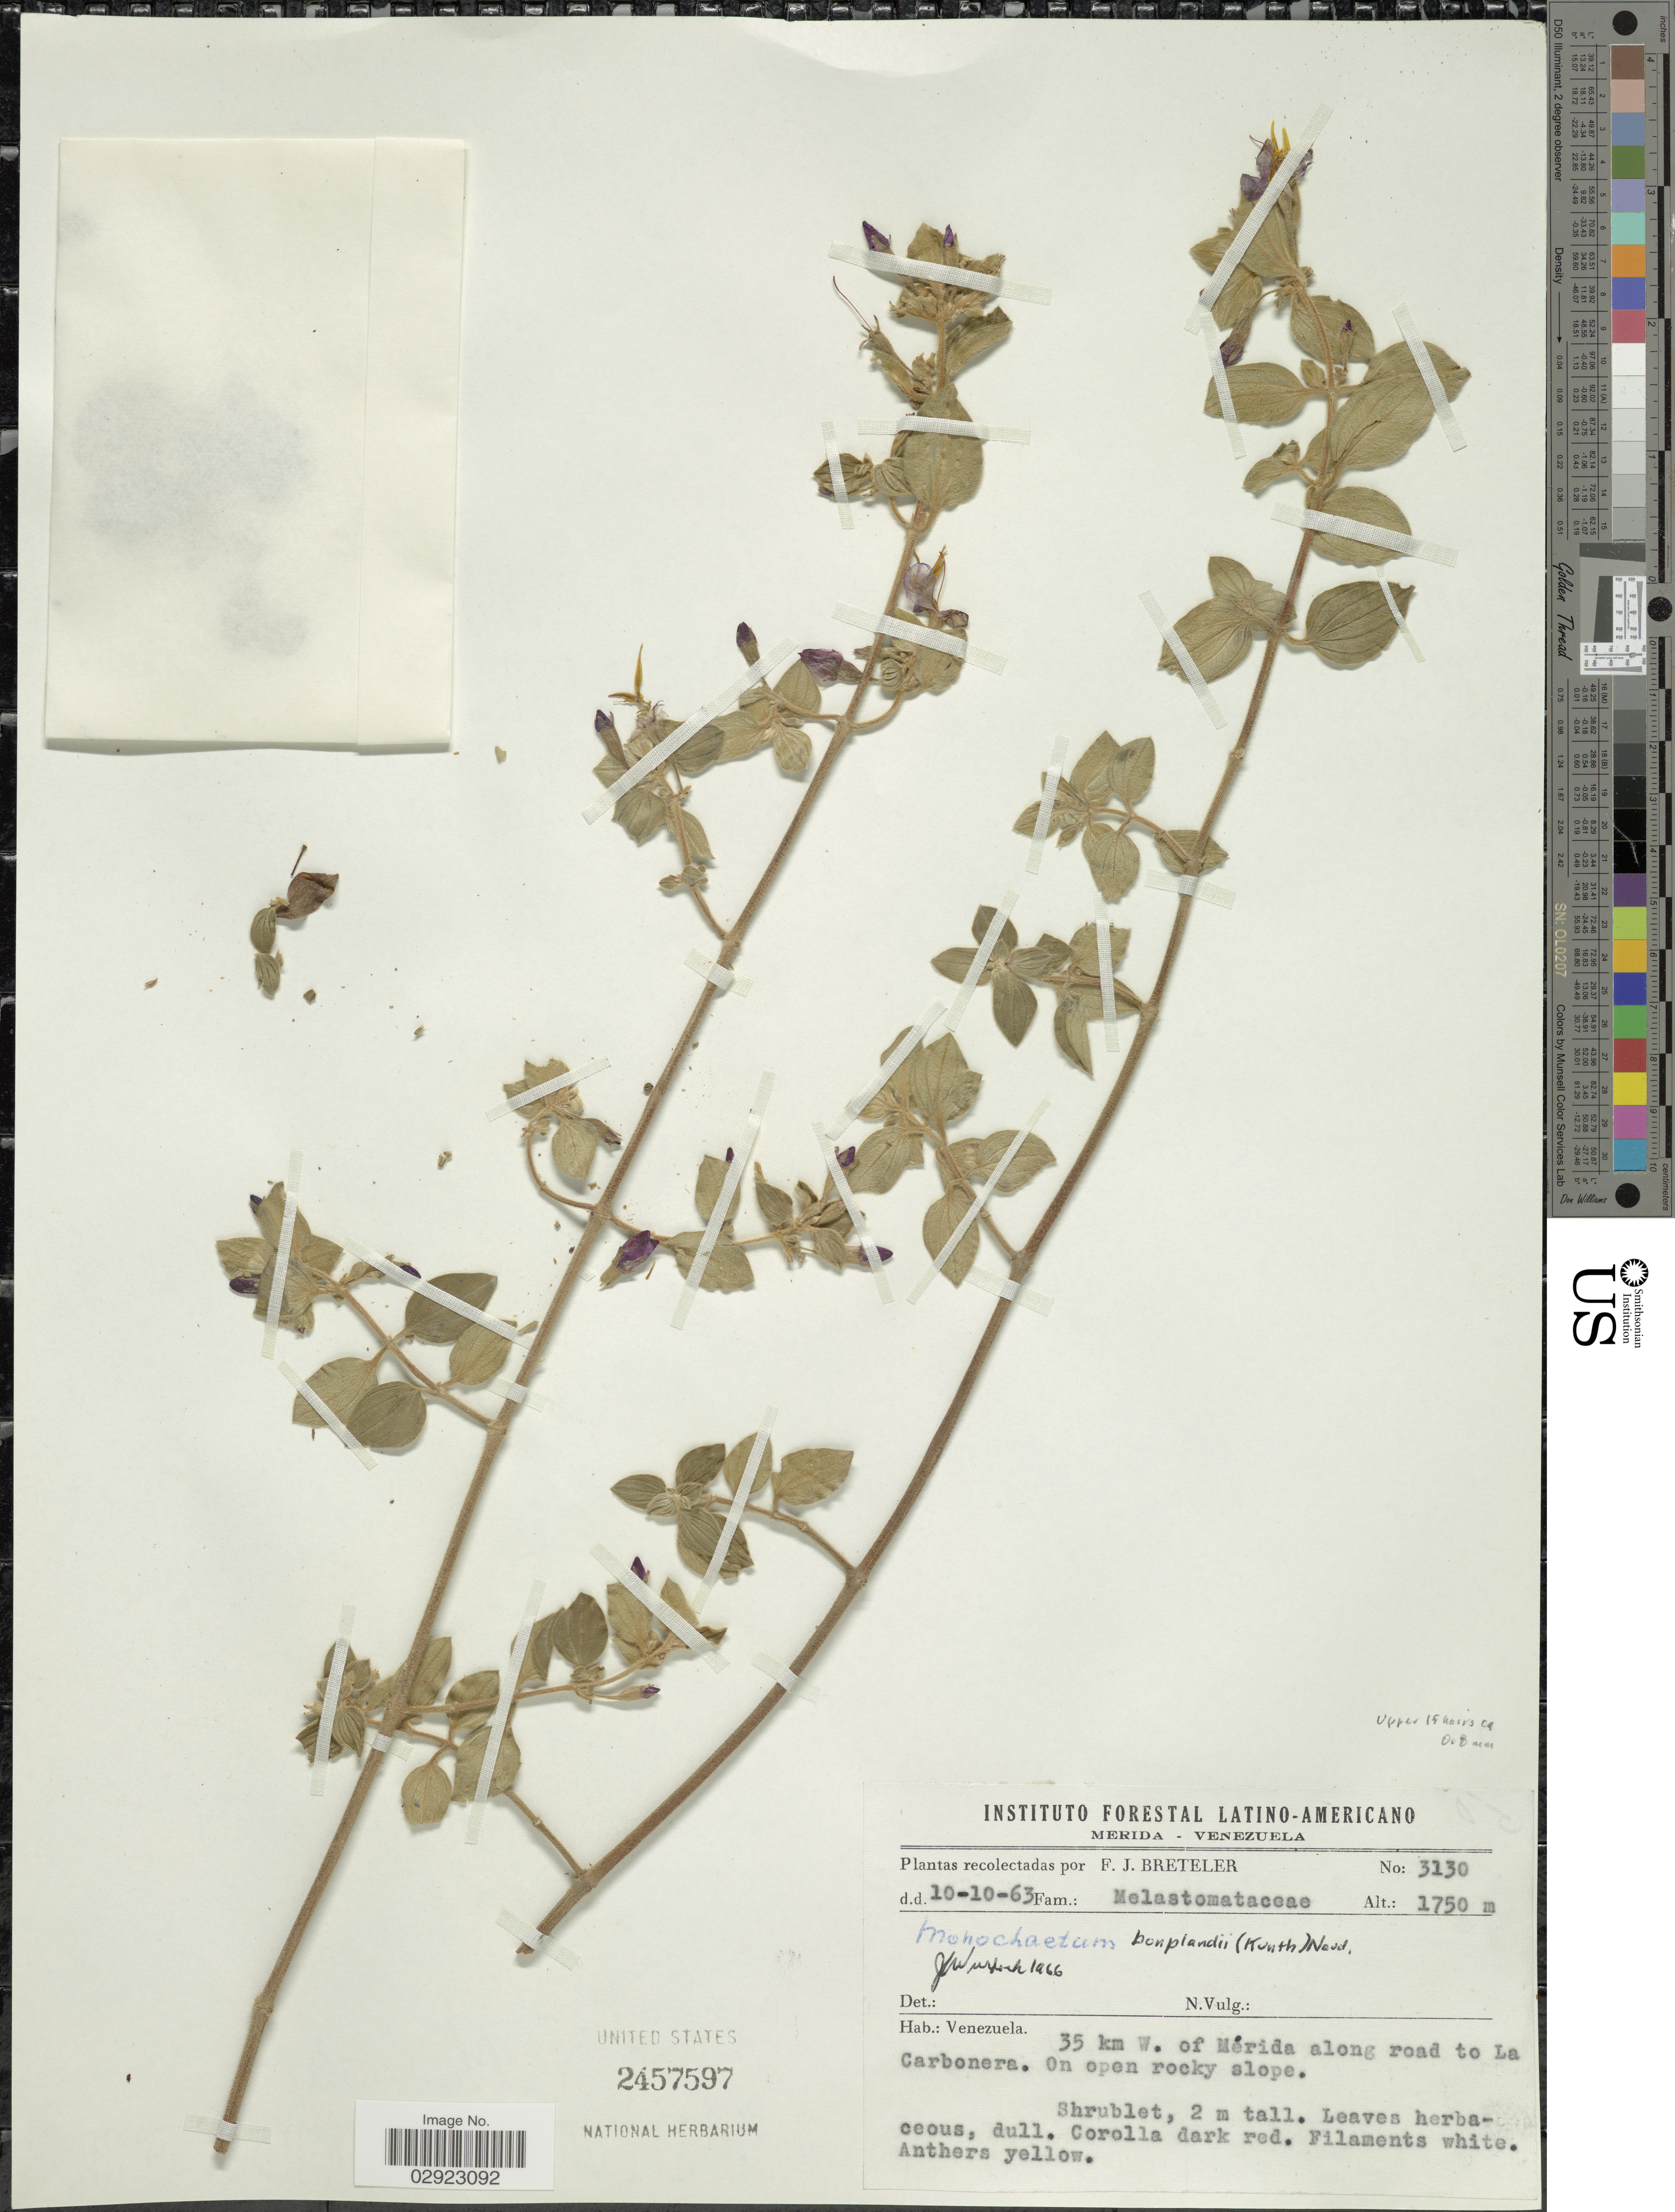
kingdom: Plantae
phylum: Tracheophyta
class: Magnoliopsida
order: Myrtales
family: Melastomataceae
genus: Monochaetum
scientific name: Monochaetum bonplandii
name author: (Kunth) Naudin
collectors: F. J. Breteler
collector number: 3130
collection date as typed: Transcribed d/m/y: 10/10/63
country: Venezuela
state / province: Mérida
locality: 35 km W. of Mérida along road to La Carbonera.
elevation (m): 1750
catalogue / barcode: US 2457597